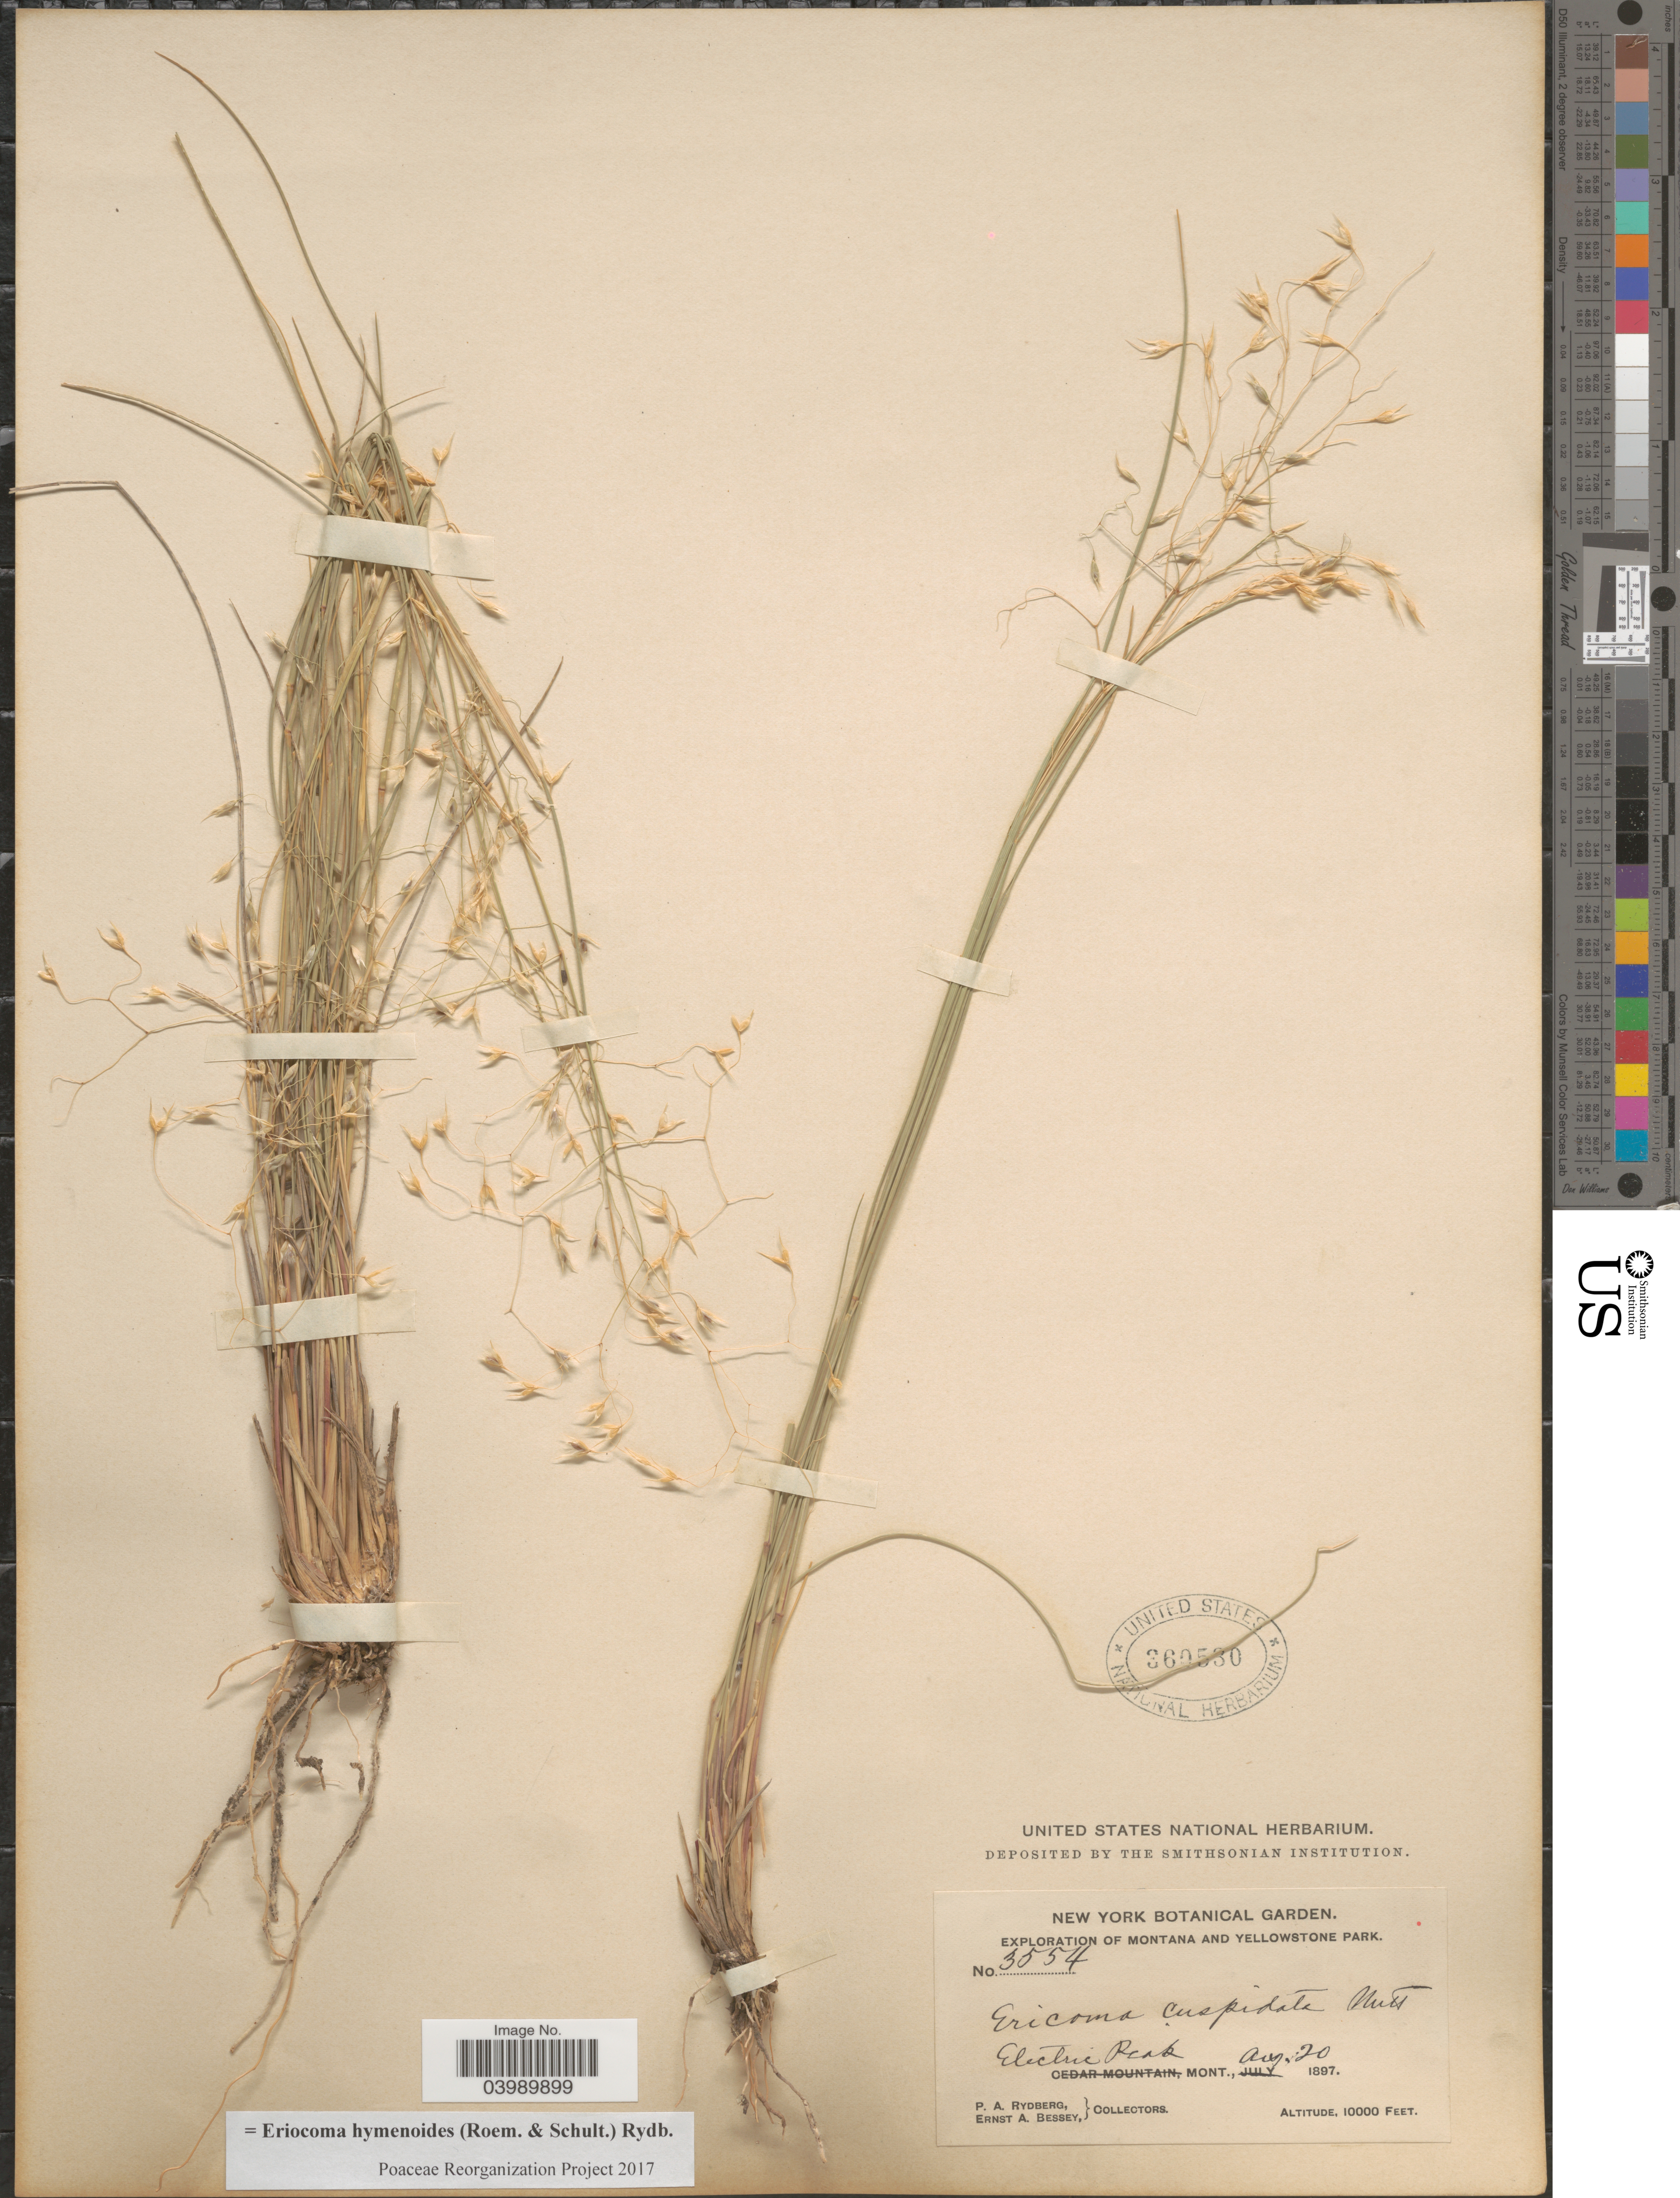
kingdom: Plantae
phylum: Tracheophyta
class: Liliopsida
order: Poales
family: Poaceae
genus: Eriocoma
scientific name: Eriocoma hymenoides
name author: (Roem. & Schult.) Rydb.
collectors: P. A. Rydberg & E. A. Bessey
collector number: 3554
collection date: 1897-08-20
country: United States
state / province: Montana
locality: Montana and Yellowstone Park. Electric Peak.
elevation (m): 3048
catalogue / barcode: US 360530